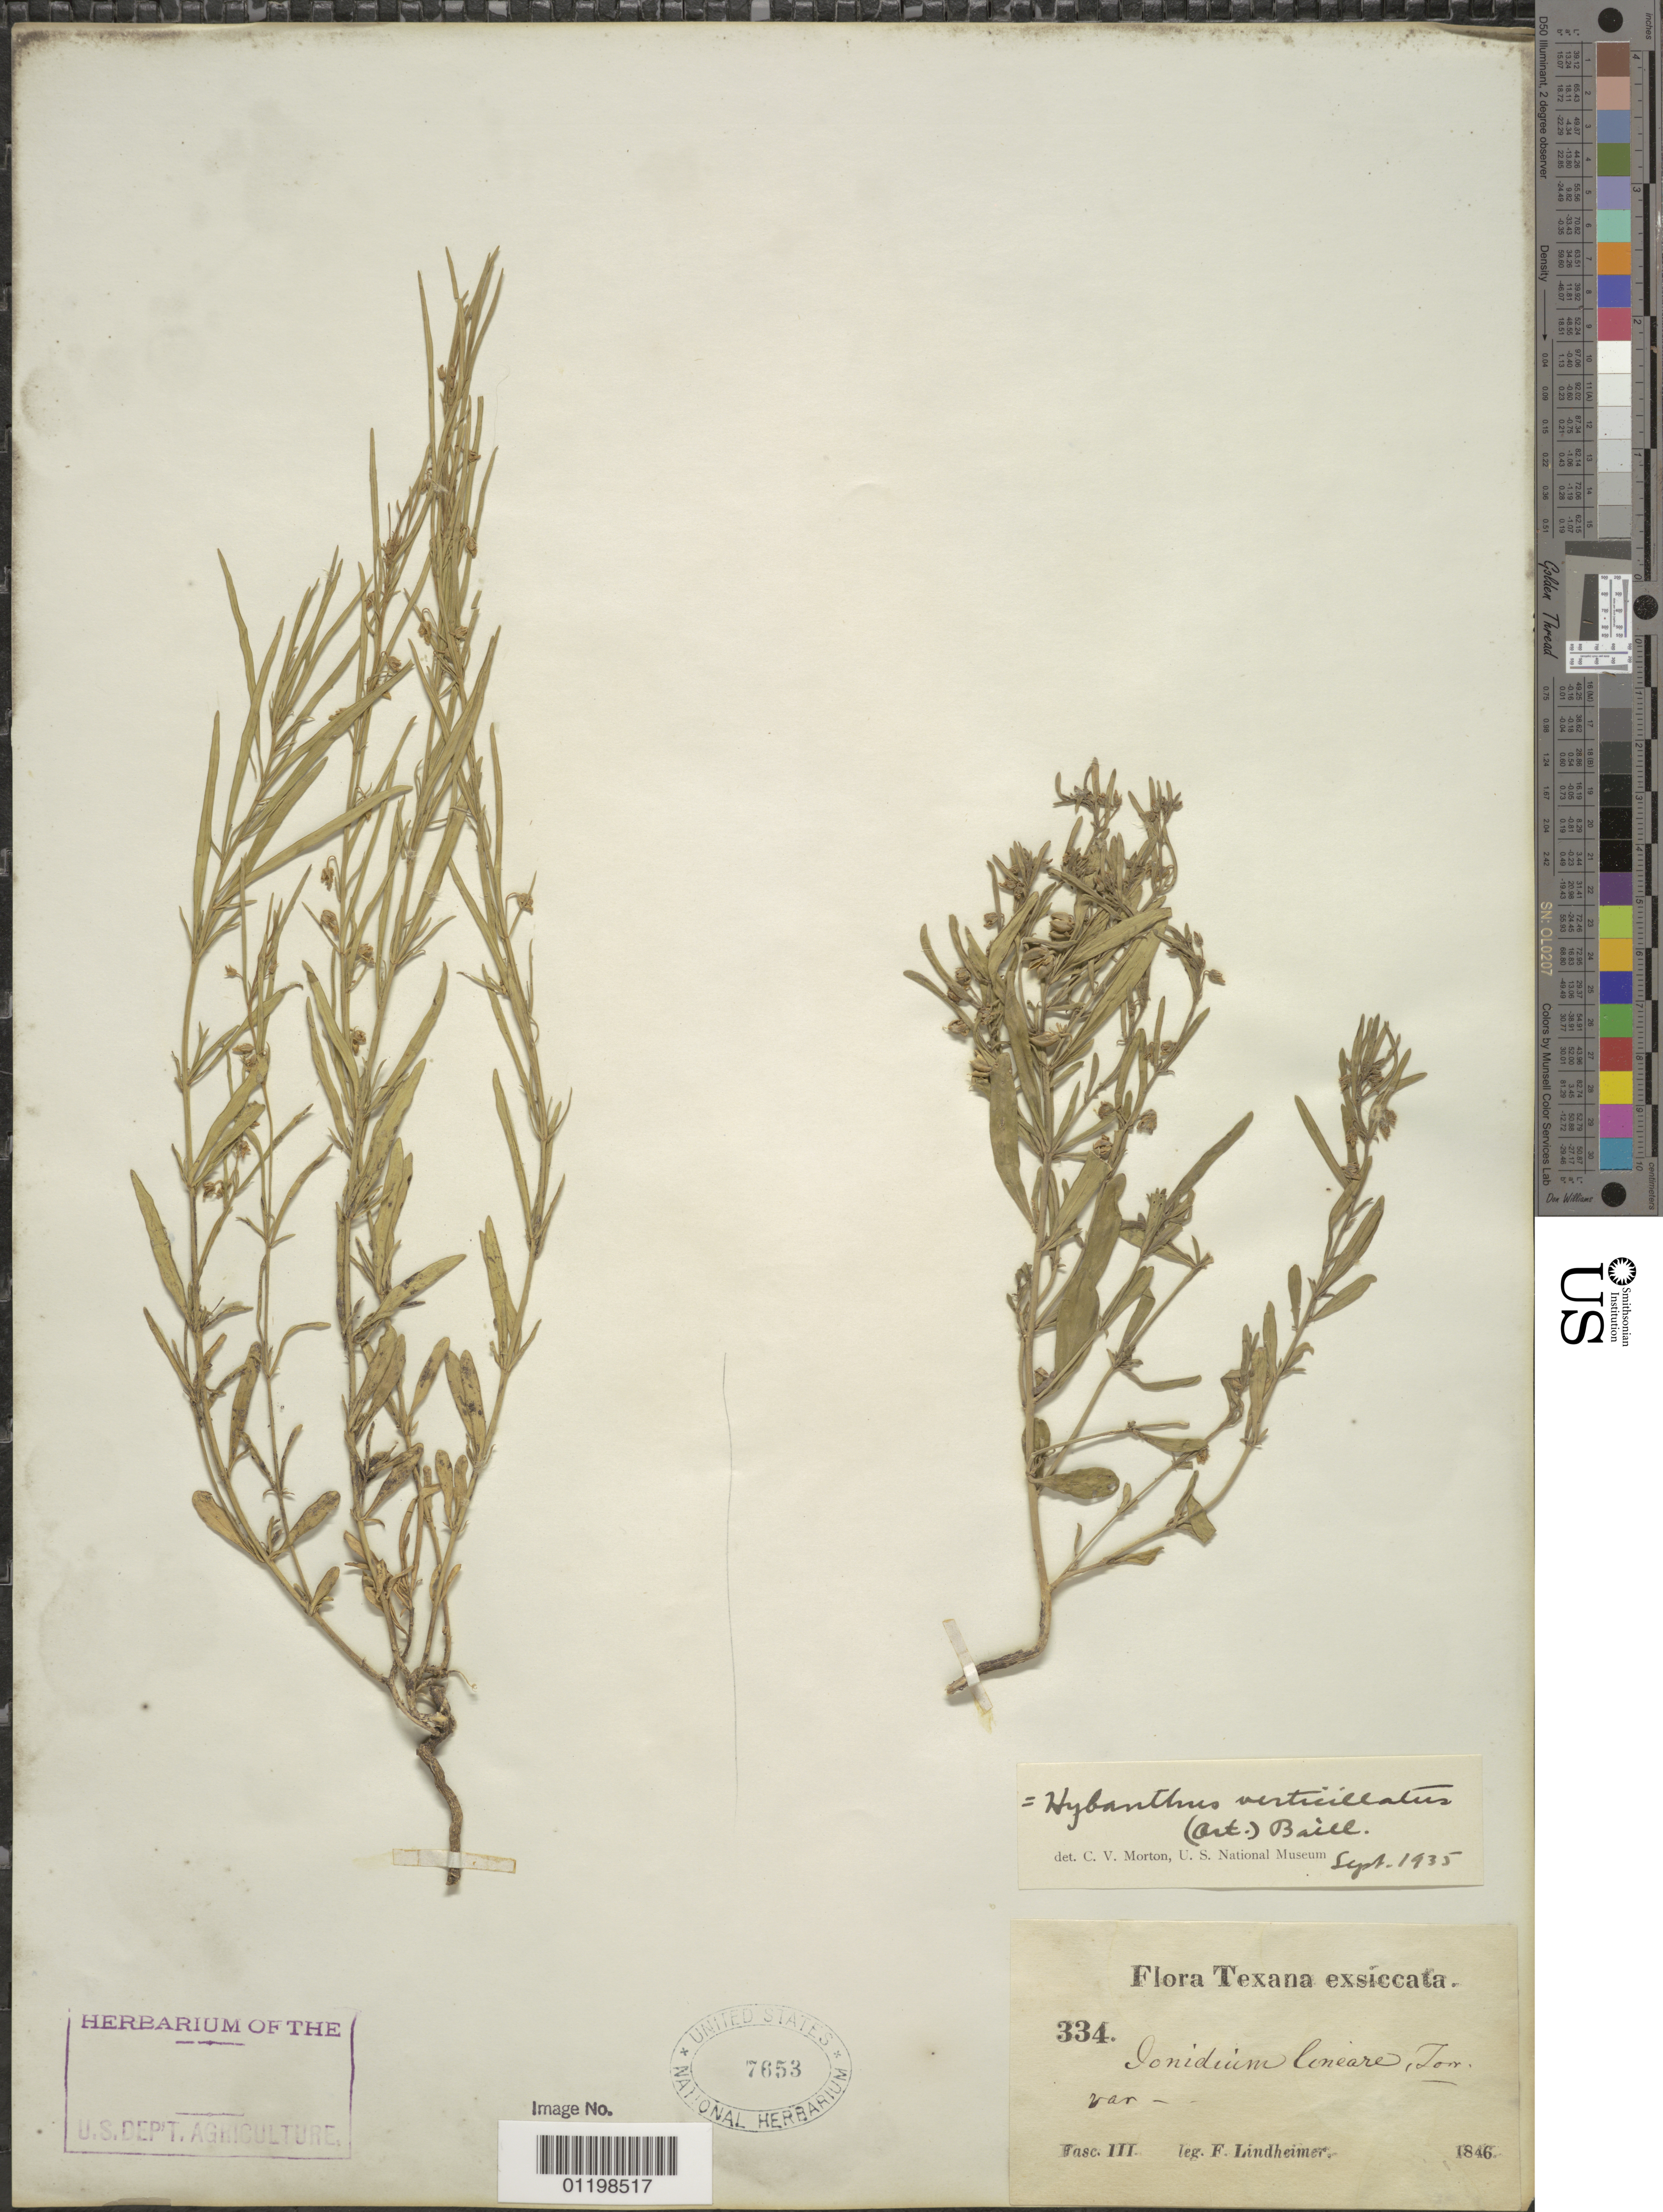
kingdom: Plantae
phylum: Tracheophyta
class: Magnoliopsida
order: Malpighiales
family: Violaceae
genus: Pombalia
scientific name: Pombalia verticillata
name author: (Ortega) Paula-Souza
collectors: F. Lindheimer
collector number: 334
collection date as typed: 1846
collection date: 1846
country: United States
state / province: Texas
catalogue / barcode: US 7653